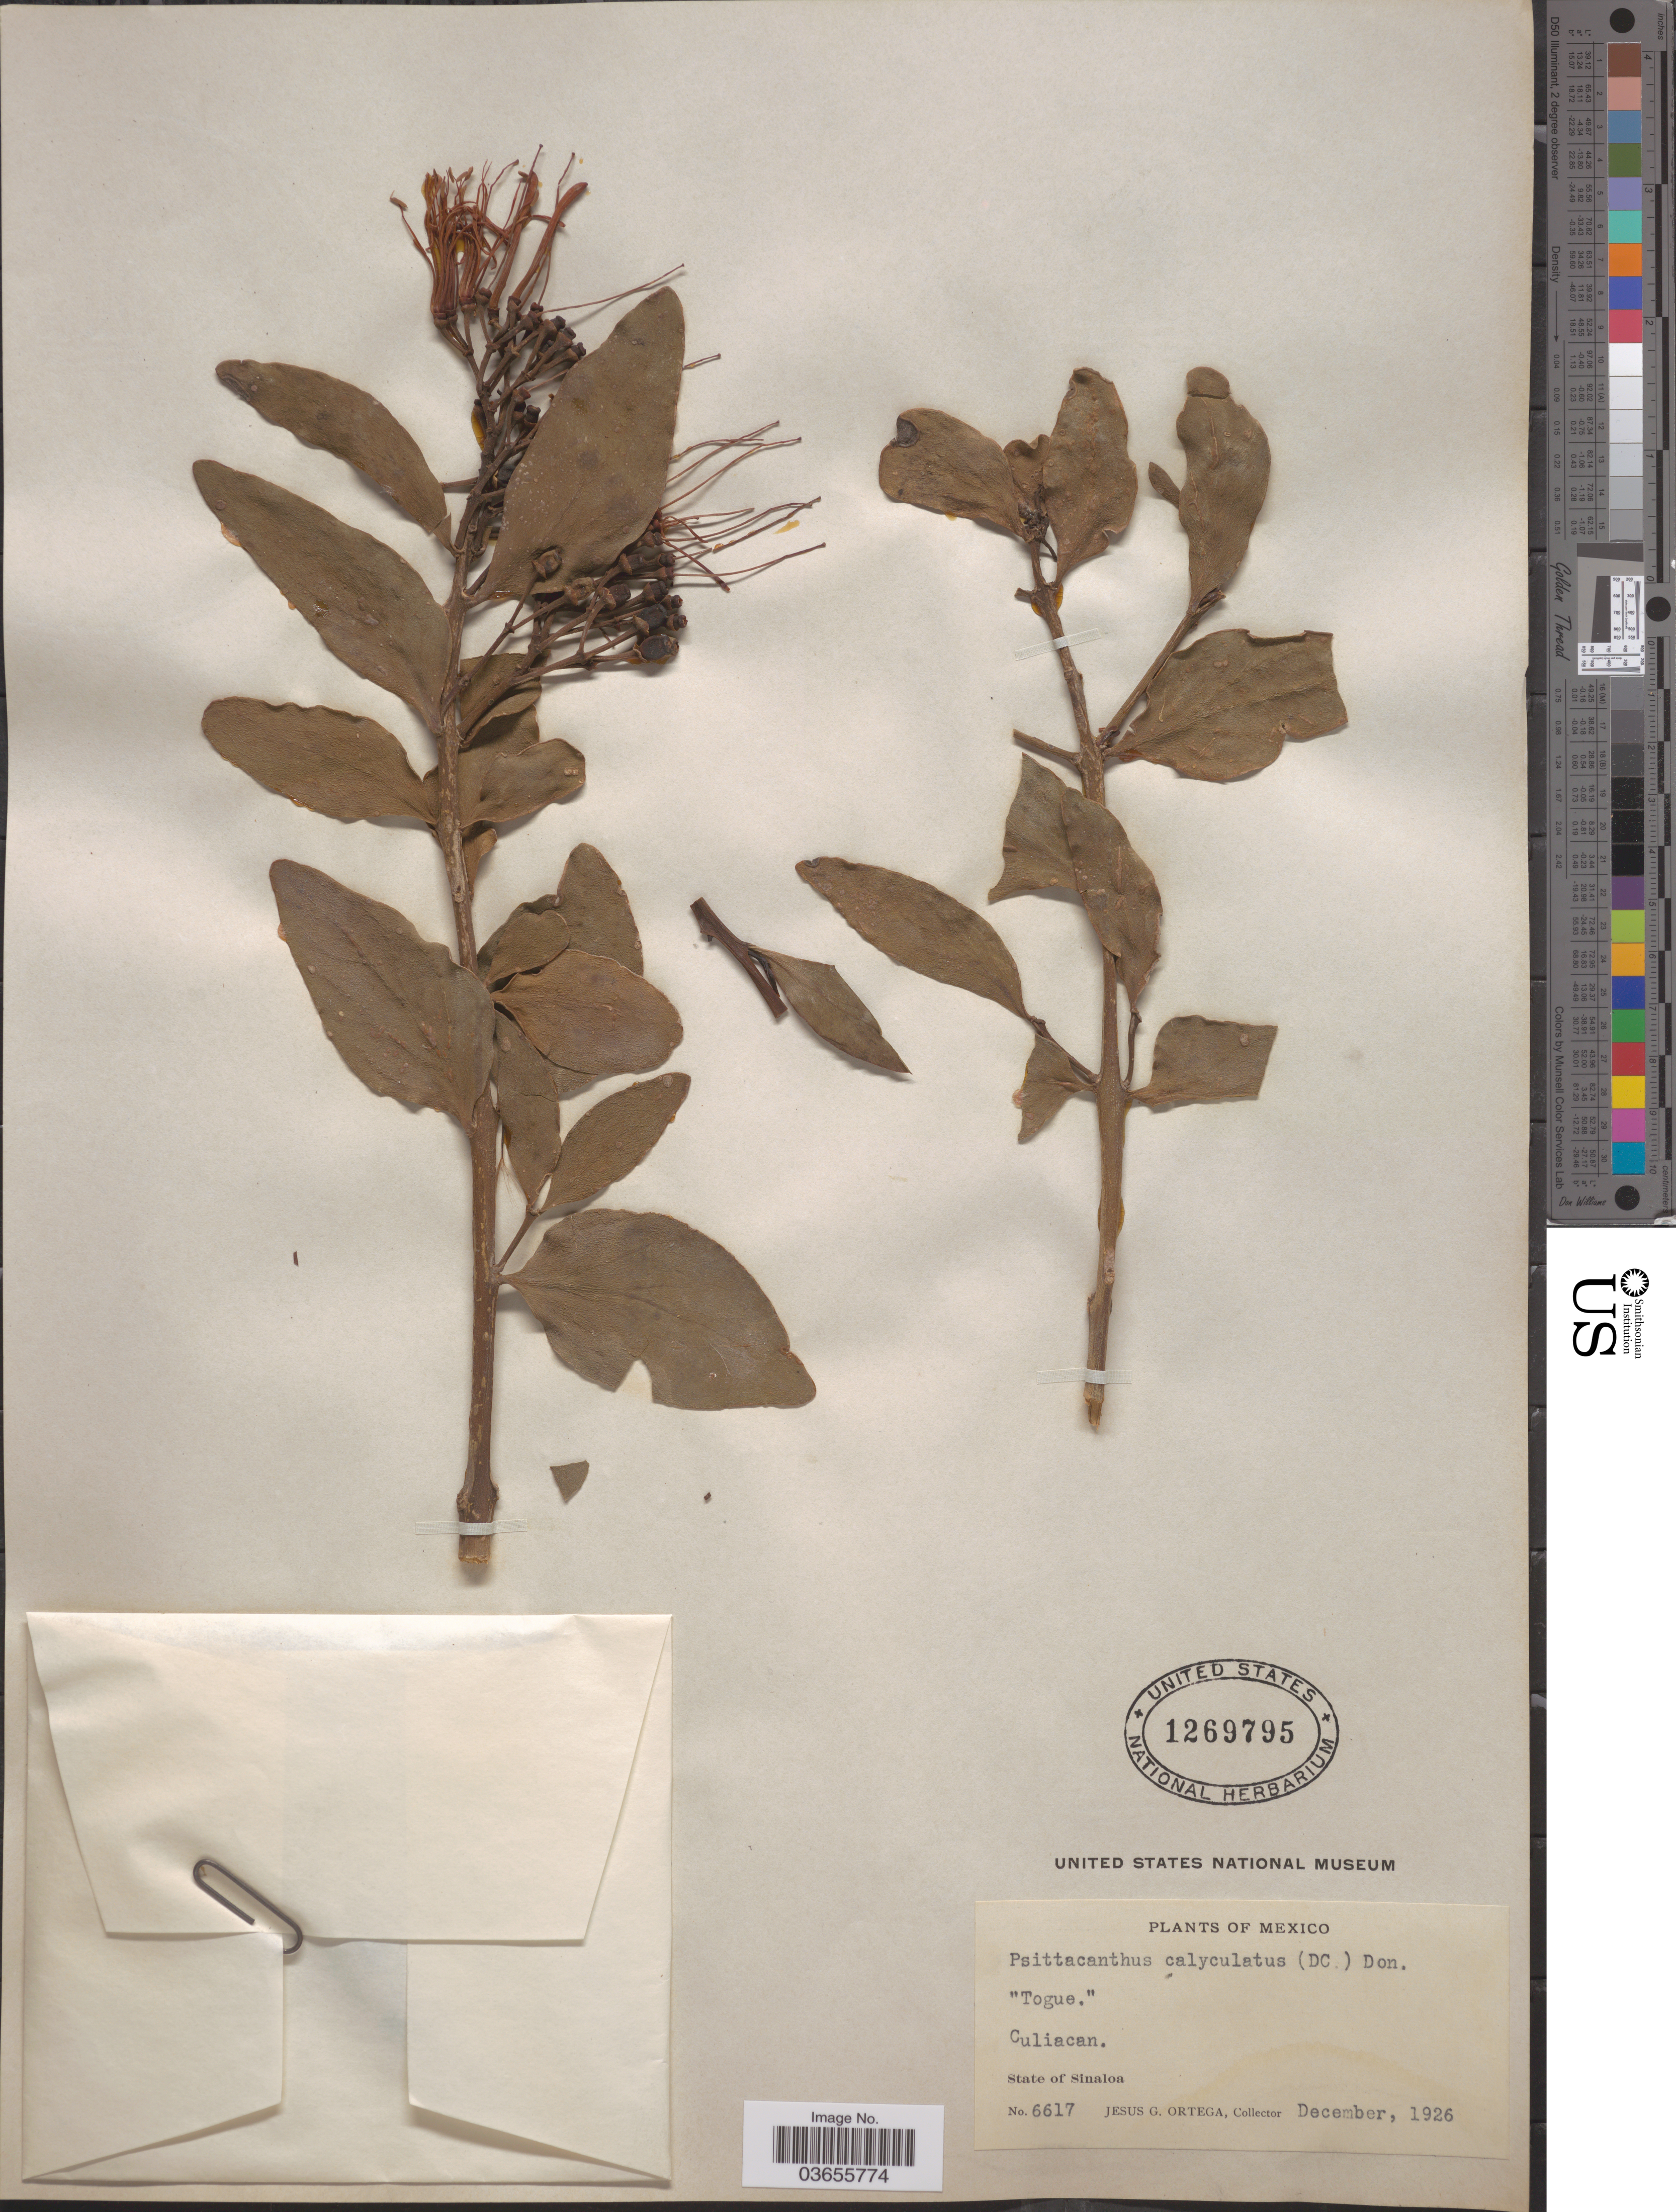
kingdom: Plantae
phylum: Tracheophyta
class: Magnoliopsida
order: Santalales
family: Loranthaceae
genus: Psittacanthus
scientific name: Psittacanthus sp.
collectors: J. Ortega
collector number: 6617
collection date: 1926-12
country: Mexico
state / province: Sinaloa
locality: Culiacan.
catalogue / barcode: US 1269795